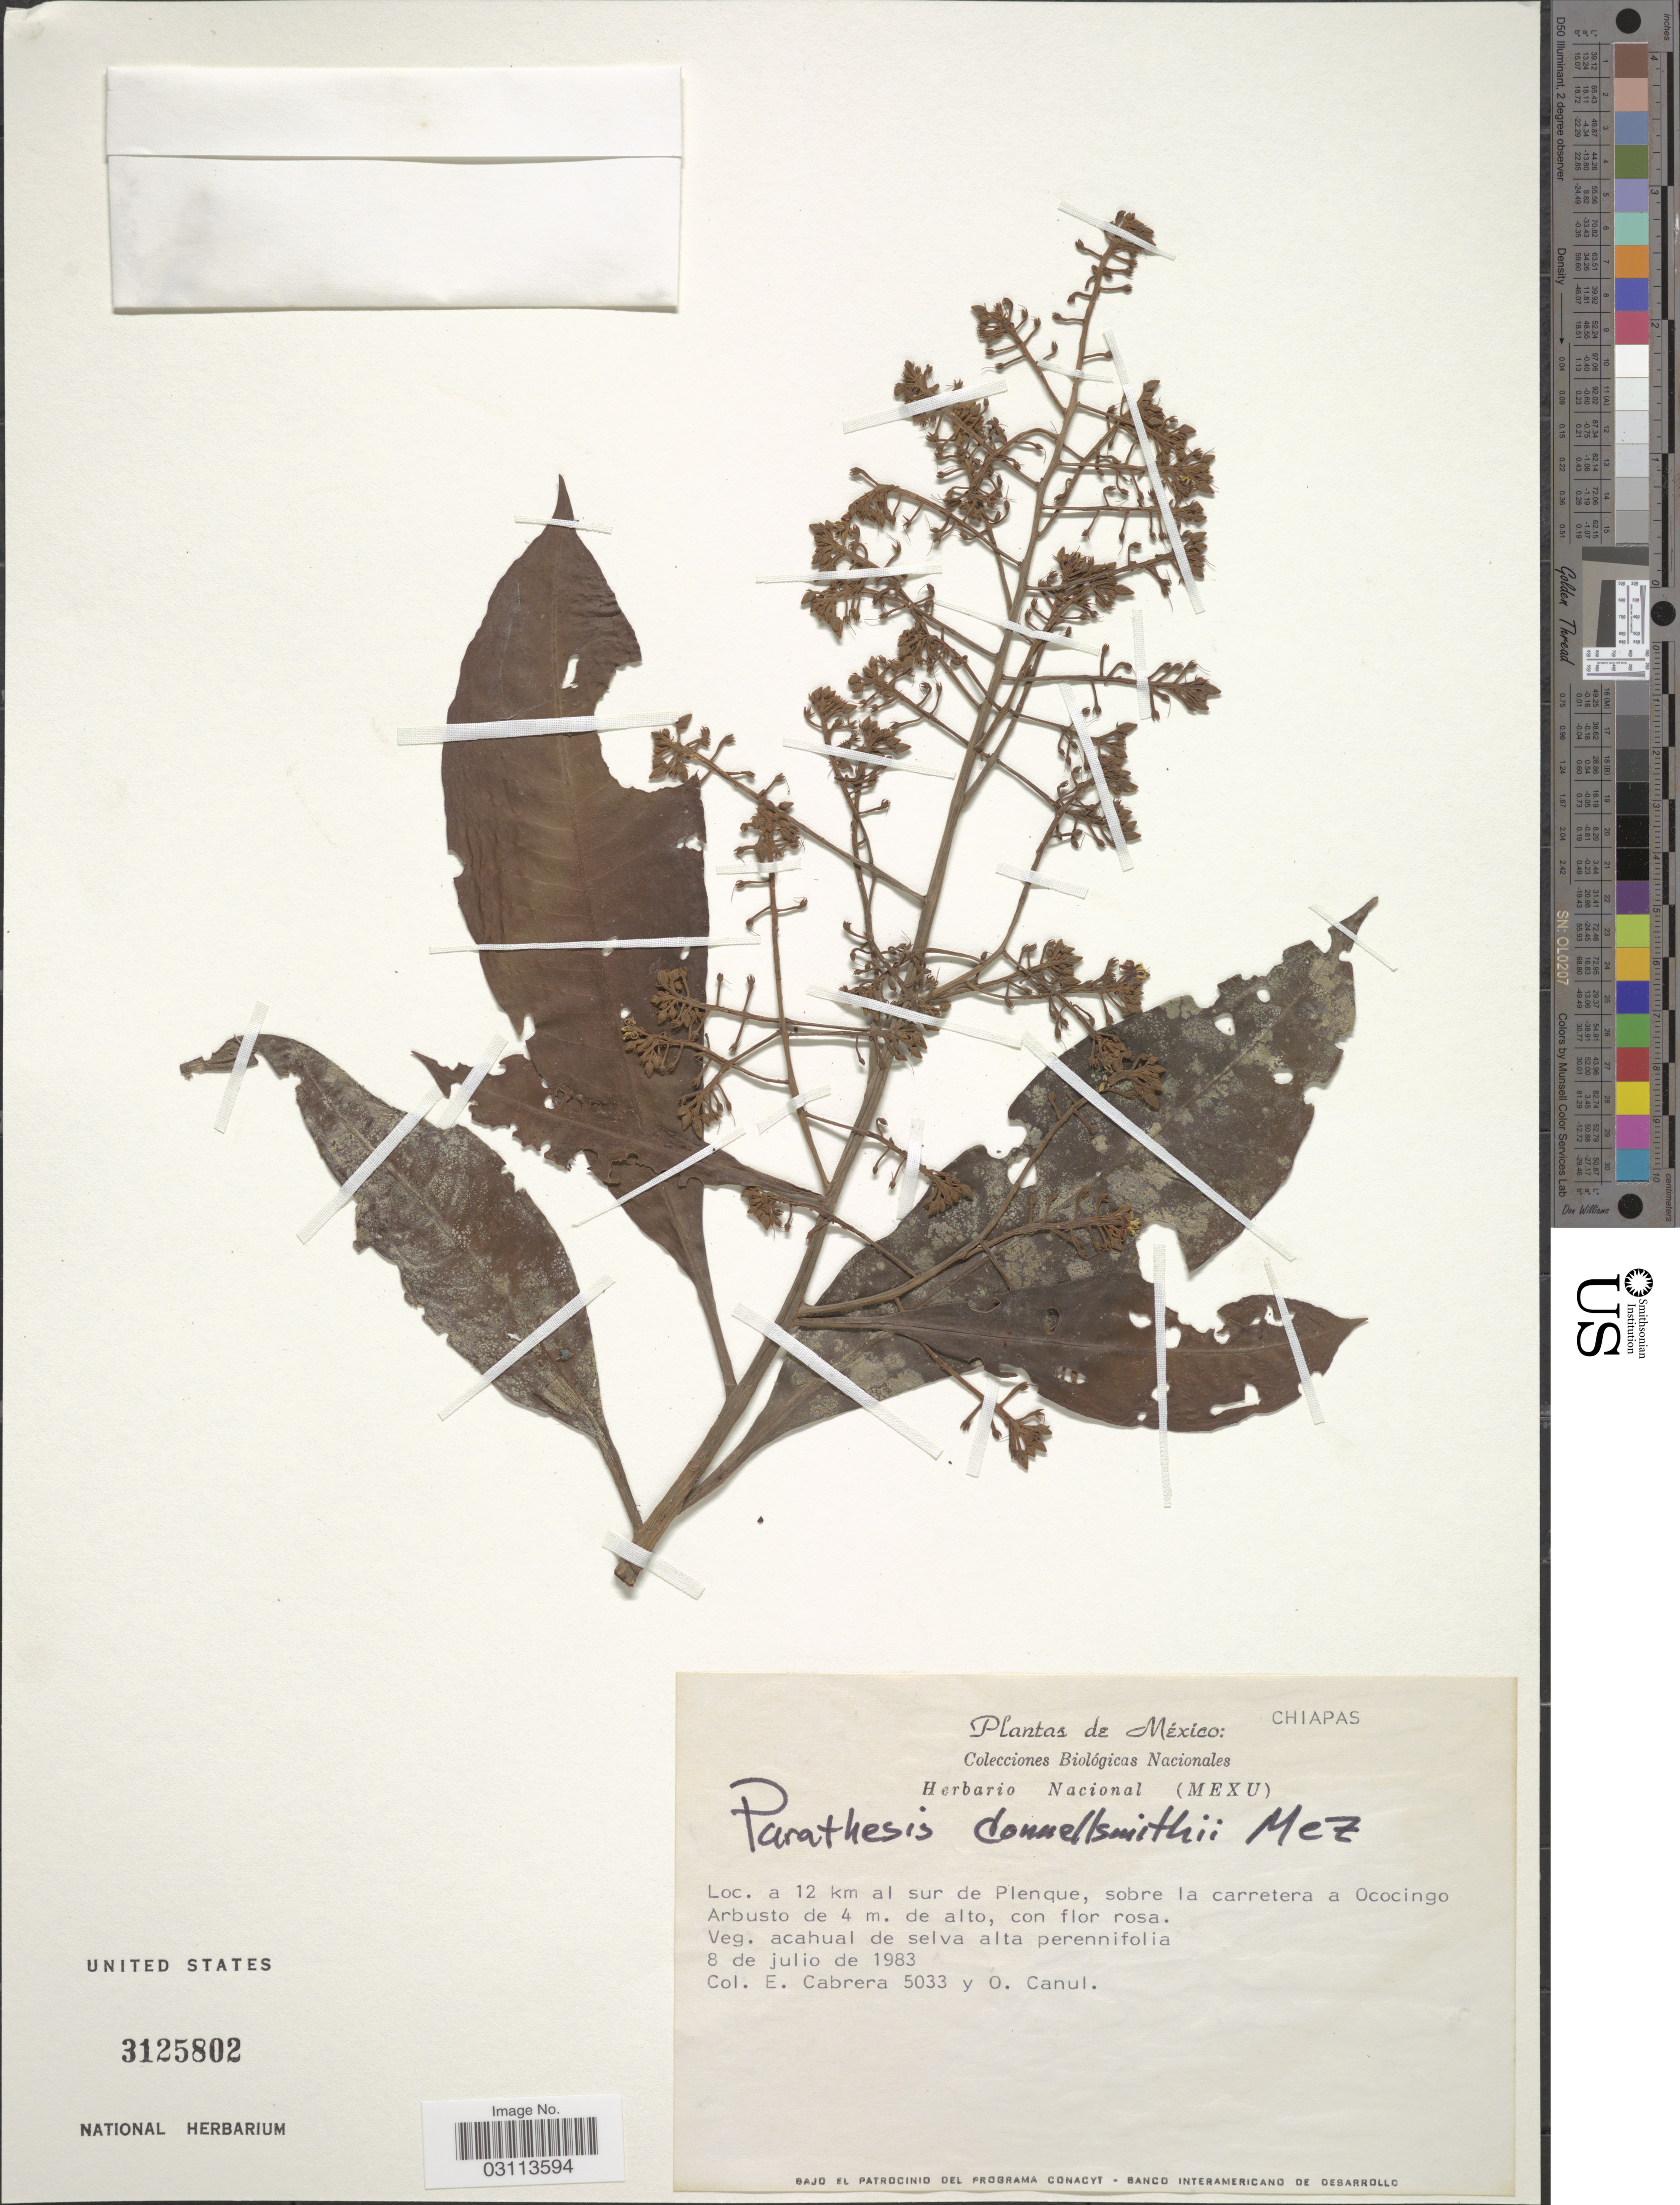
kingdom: Plantae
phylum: Tracheophyta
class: Magnoliopsida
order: Ericales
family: Primulaceae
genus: Parathesis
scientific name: Parathesis donnell-smithii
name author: Mez in Engl.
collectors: E. Cabrera & O. Canul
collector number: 5033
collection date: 1983-07-08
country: Mexico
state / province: Chiapas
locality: A 12 km al sur de Plenque, sobre la carretera a Ococingo.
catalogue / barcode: US 3125802